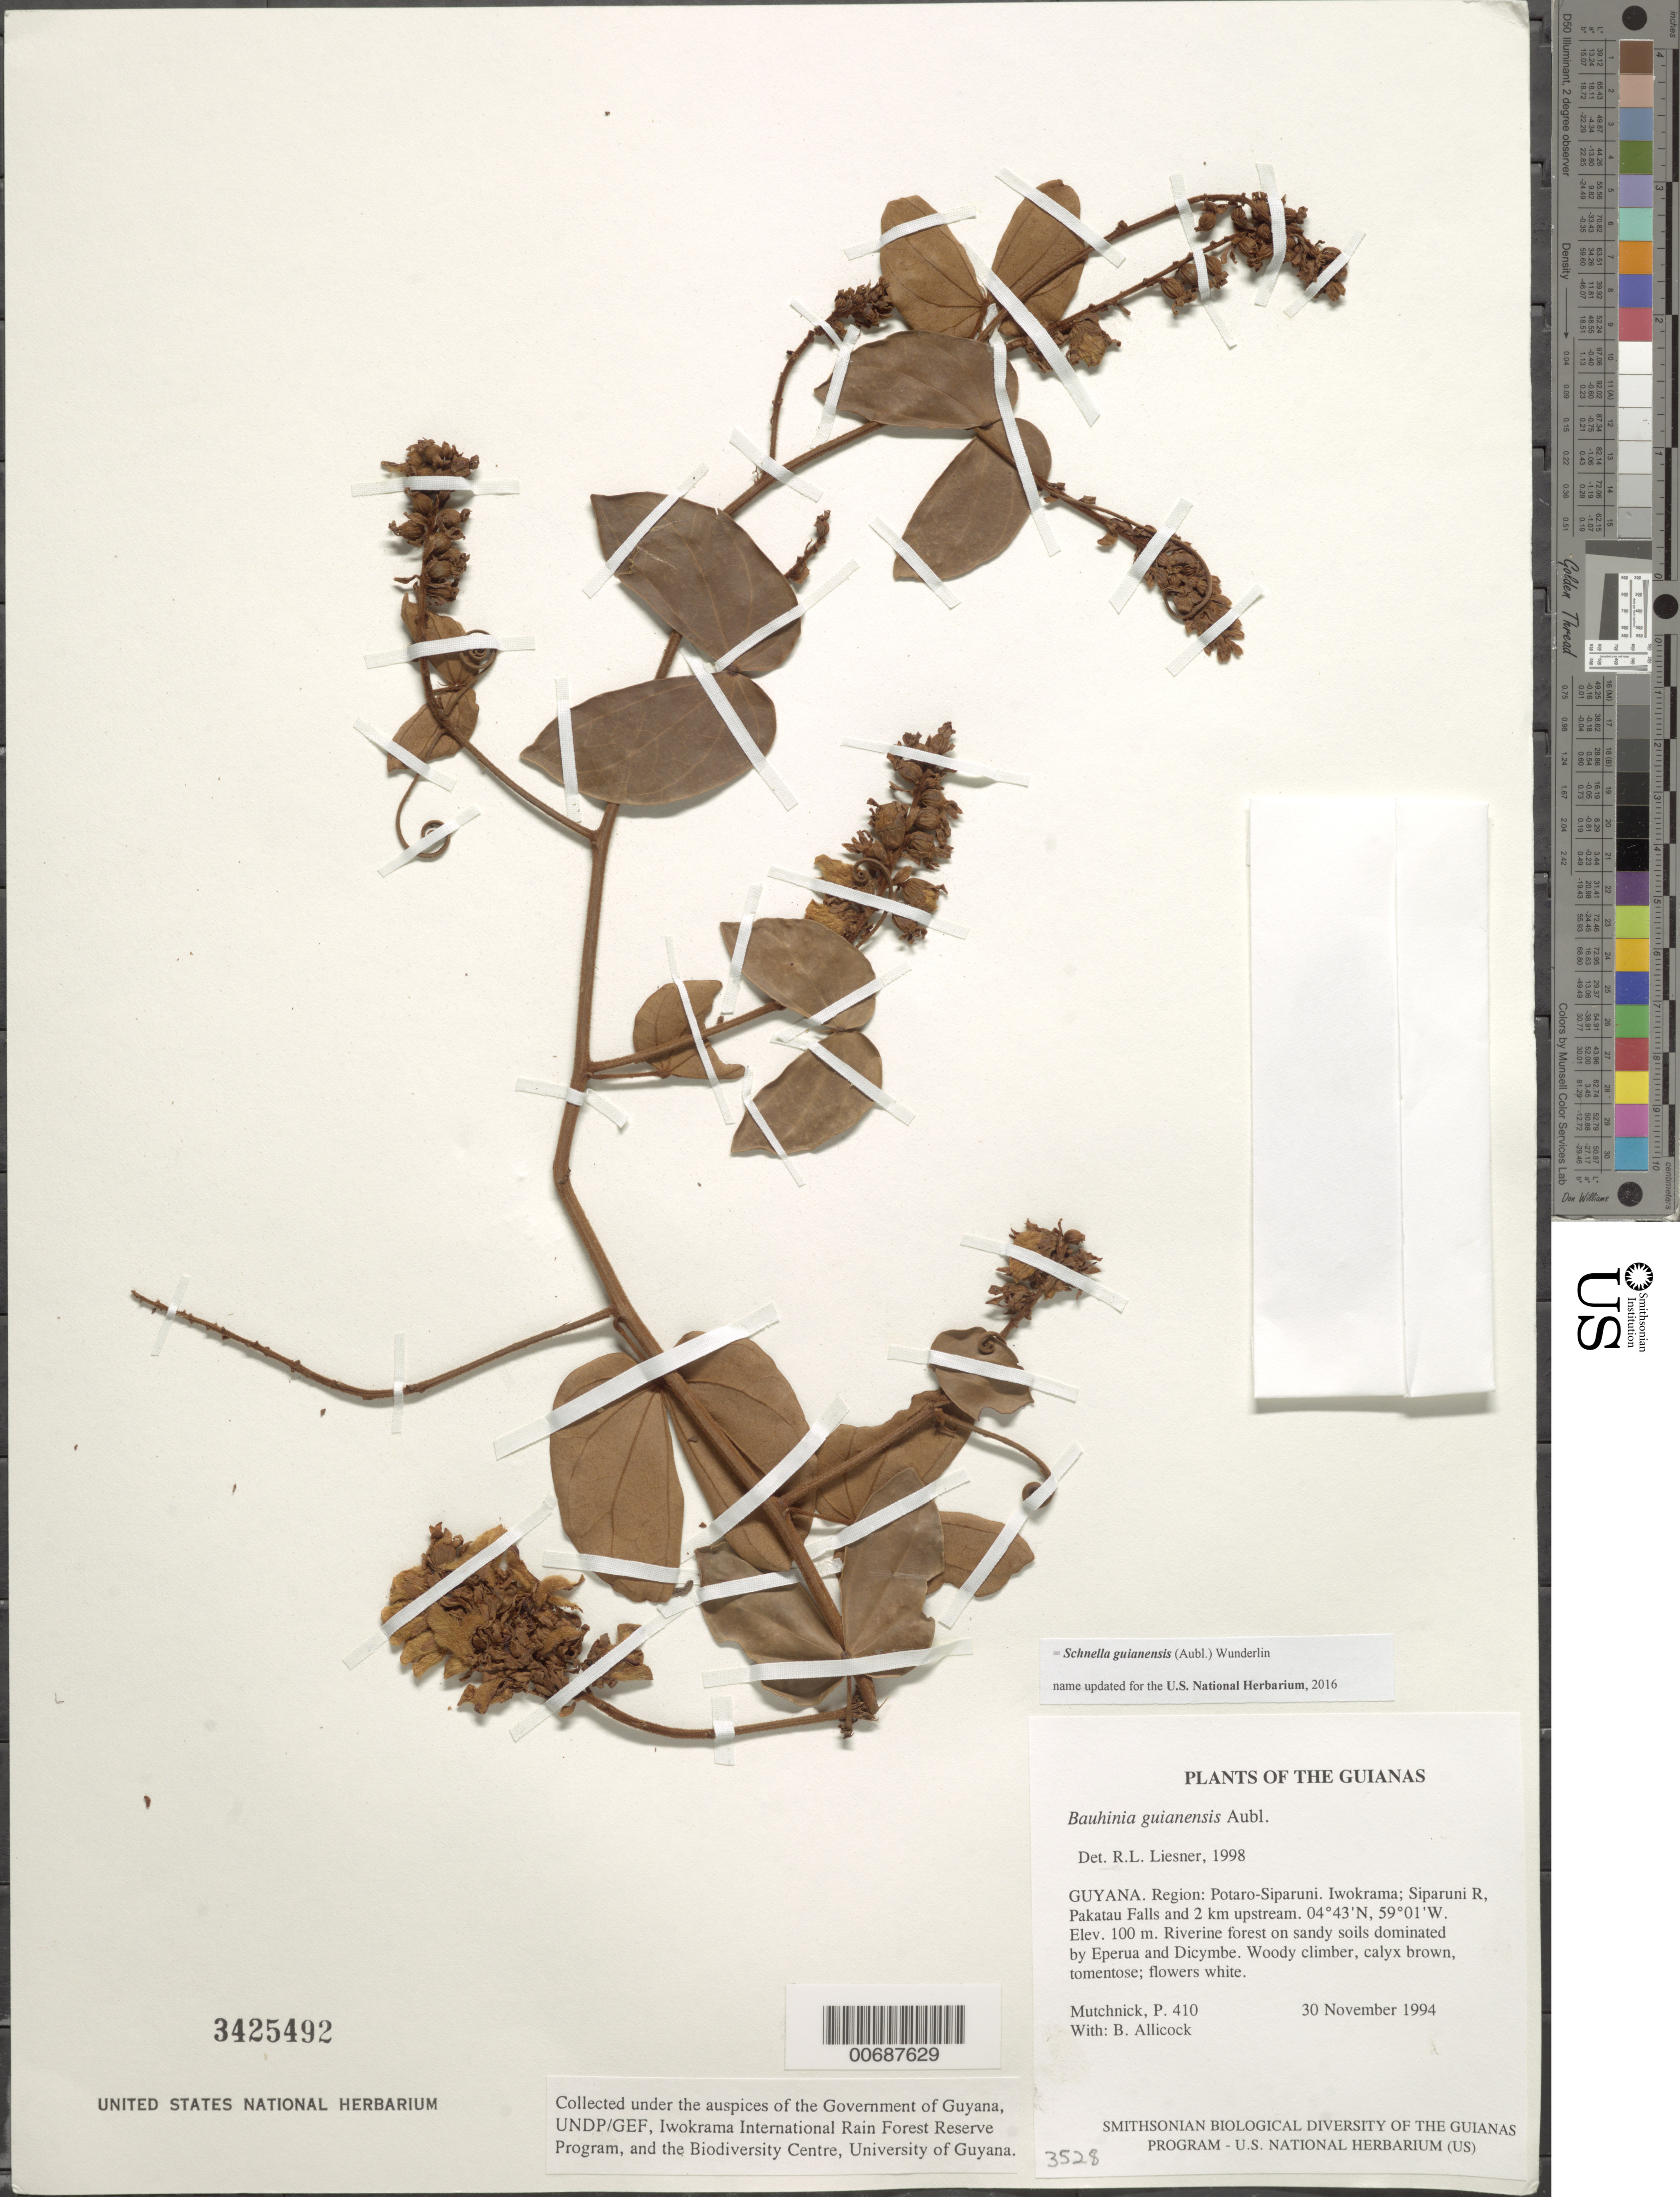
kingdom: Plantae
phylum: Tracheophyta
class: Magnoliopsida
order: Fabales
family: Fabaceae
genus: Schnella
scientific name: Schnella guianensis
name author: (Aubl.) Wunderlin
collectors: P. Mutchnick & B. Allicock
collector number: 410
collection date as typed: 30 November 1994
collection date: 1994-11-30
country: Guyana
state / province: Potaro-Siparuni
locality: Iwokrama; Siparuni R, Pakatau Falls and 2 km upstream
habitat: Riverine forest on sandy soils dominated by Eperua and Dicymbe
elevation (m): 100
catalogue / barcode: US 3425492